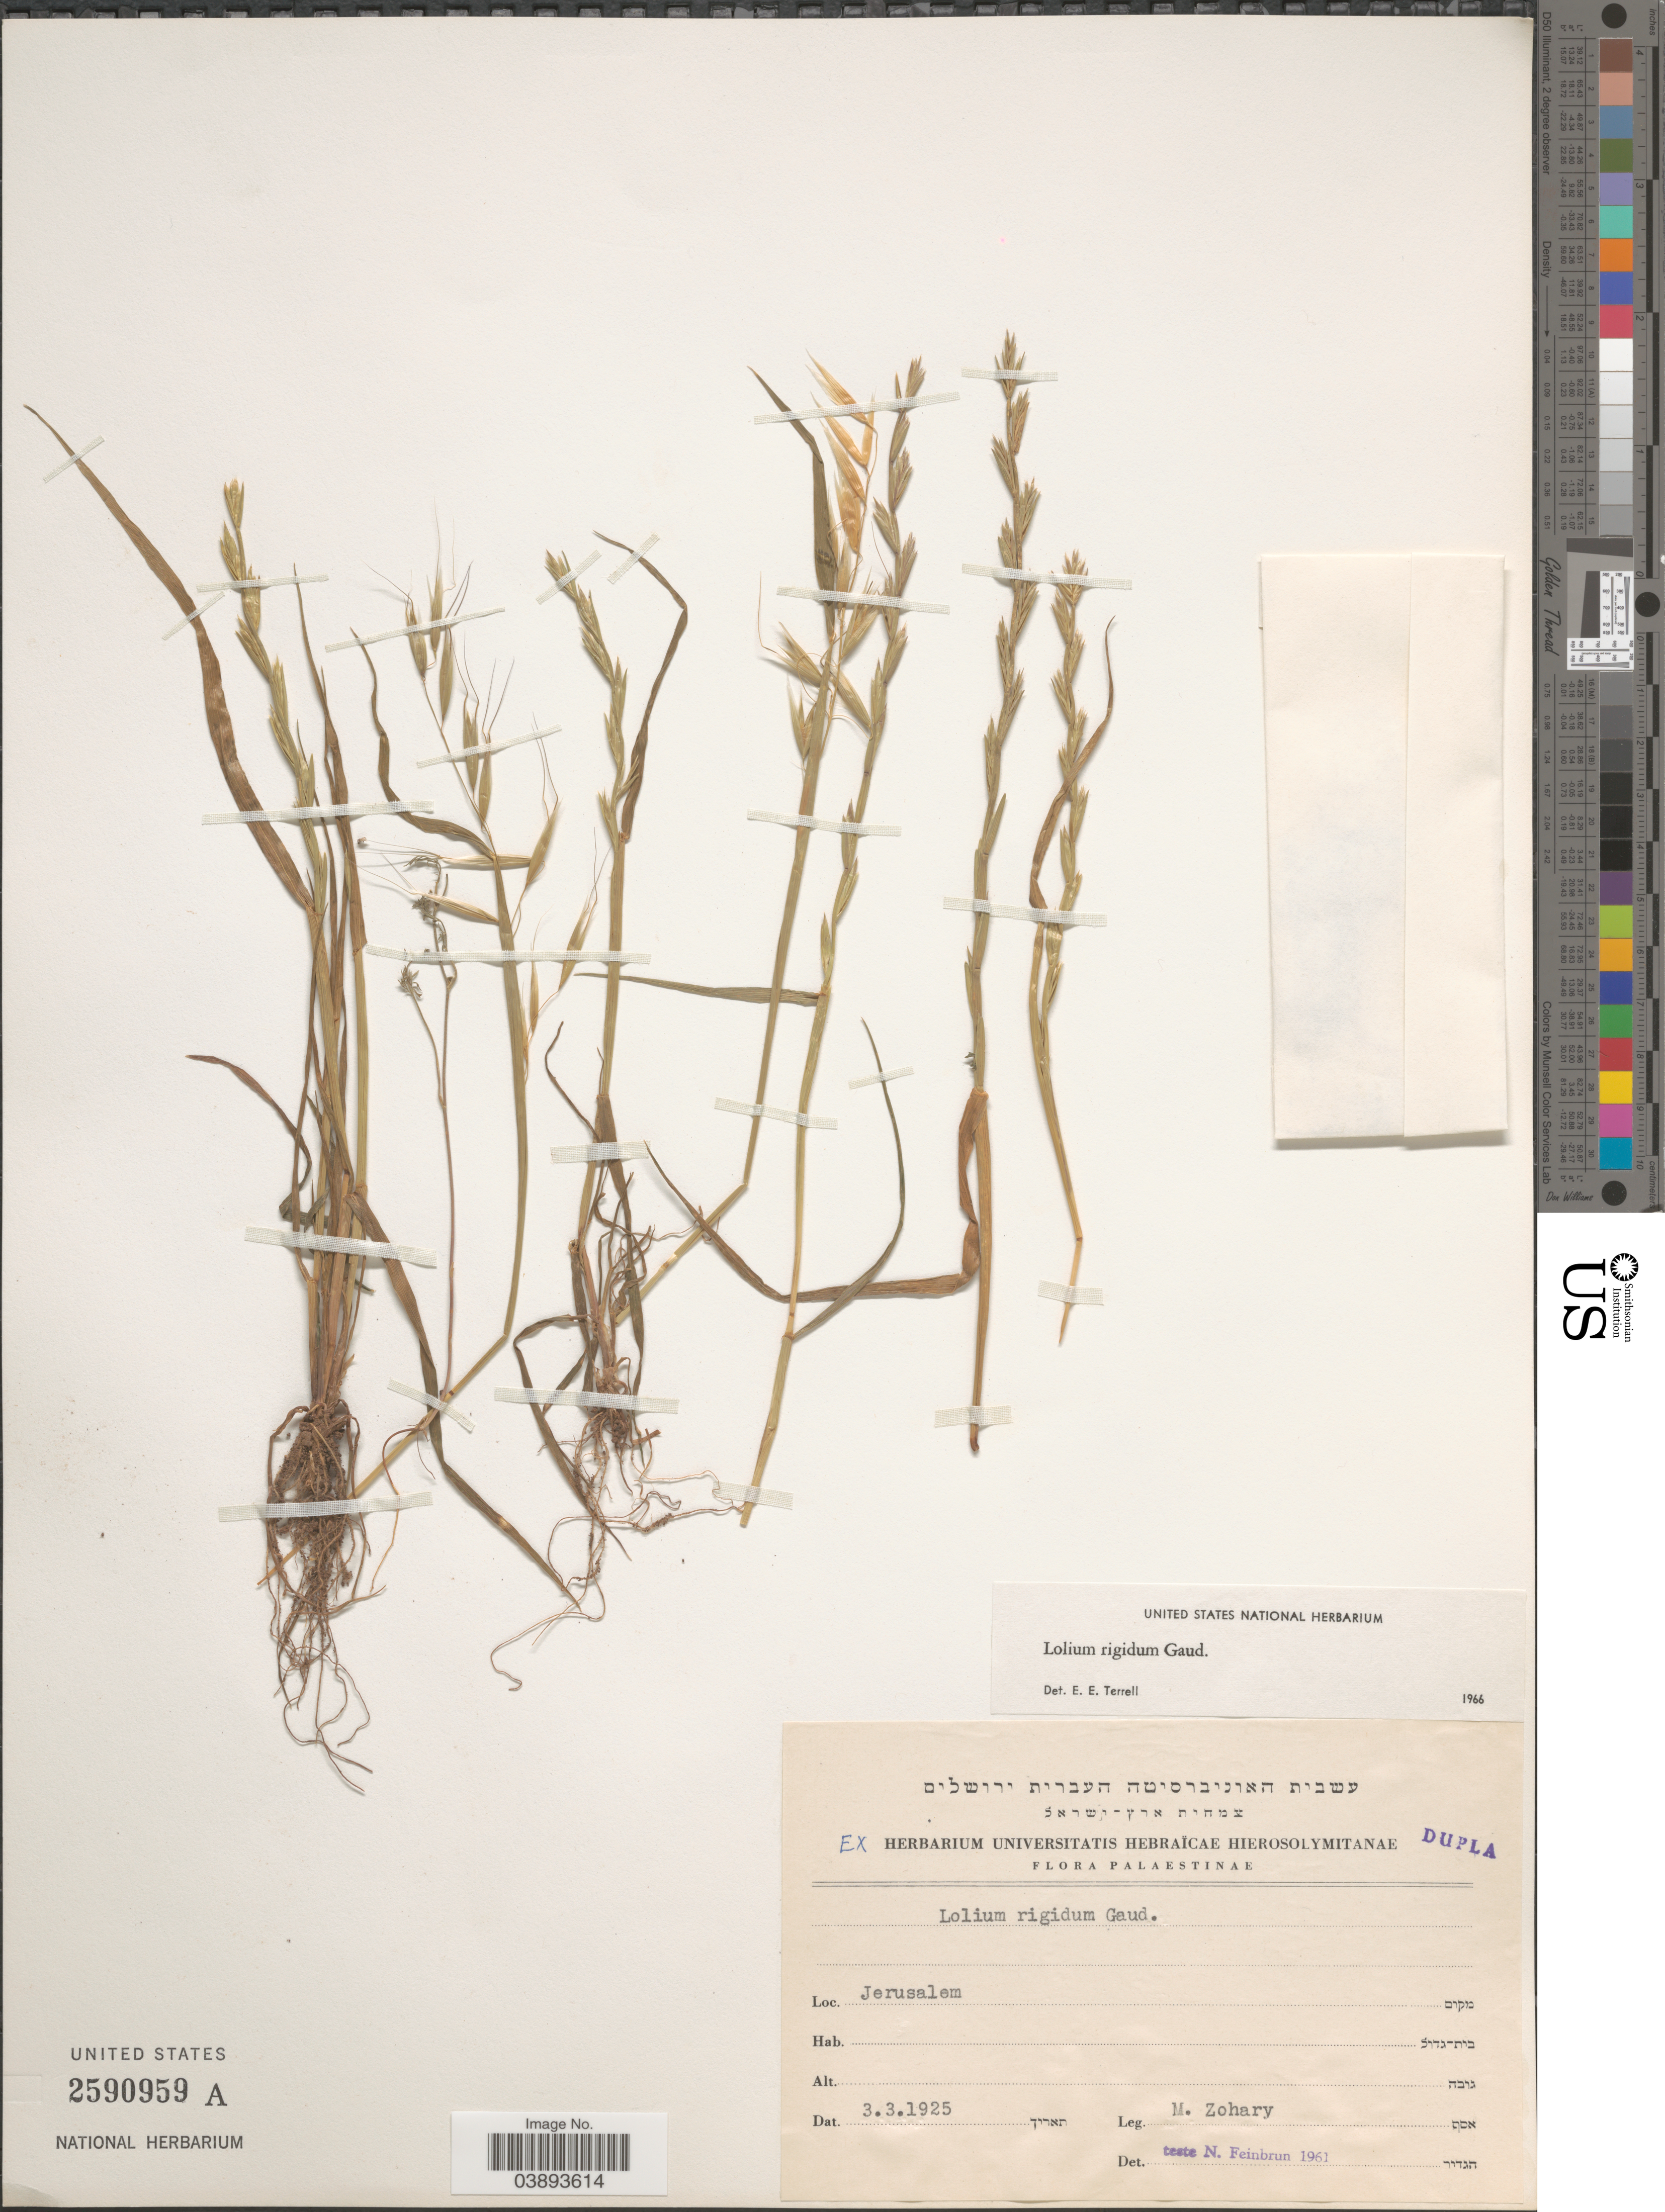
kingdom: Plantae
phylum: Tracheophyta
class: Liliopsida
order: Poales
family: Poaceae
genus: Lolium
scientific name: Lolium rigidum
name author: Gaudin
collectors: M. Zohary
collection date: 1925-03-03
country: Israel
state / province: Jerusalem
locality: Palaestinae.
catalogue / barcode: US 2590959A